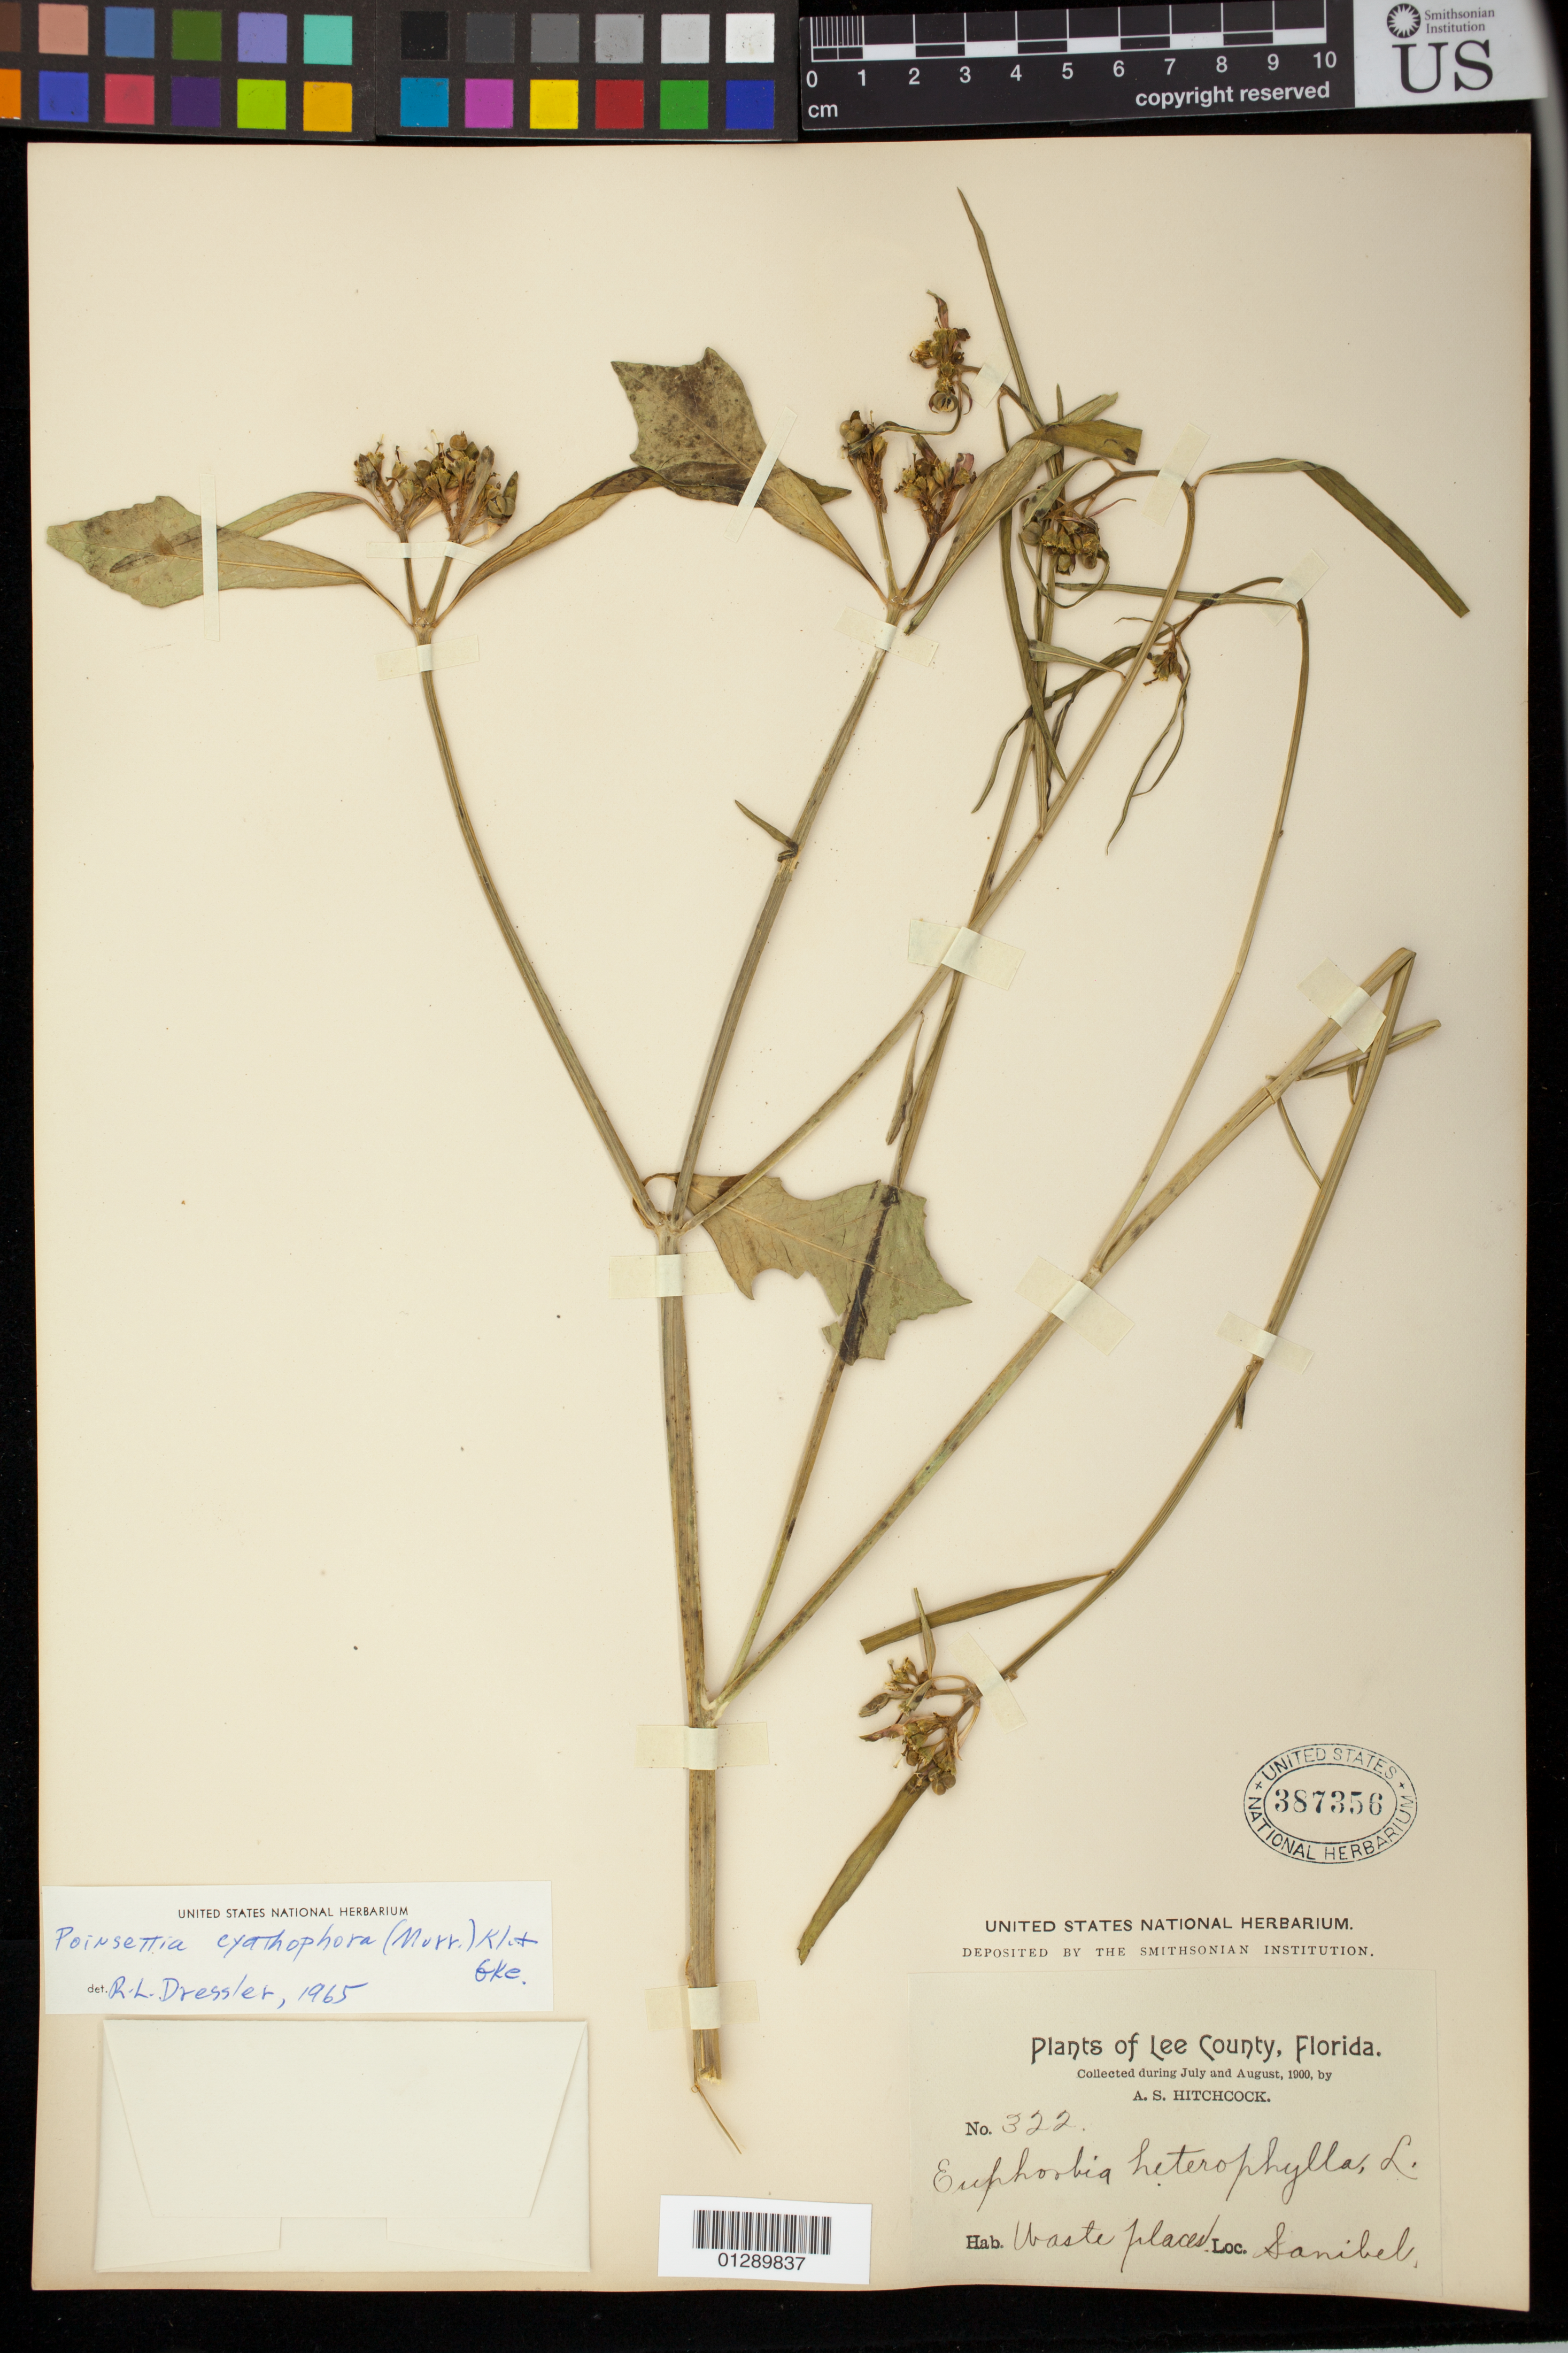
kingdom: Plantae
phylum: Tracheophyta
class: Magnoliopsida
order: Malpighiales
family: Euphorbiaceae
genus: Euphorbia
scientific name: Euphorbia heterophylla var. cyathophora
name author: (Murr.) Griseb.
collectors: A. Hitchcock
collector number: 322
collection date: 1900-07/1900-08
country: United States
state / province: Florida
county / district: Lee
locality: Sanibel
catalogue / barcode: US 387356